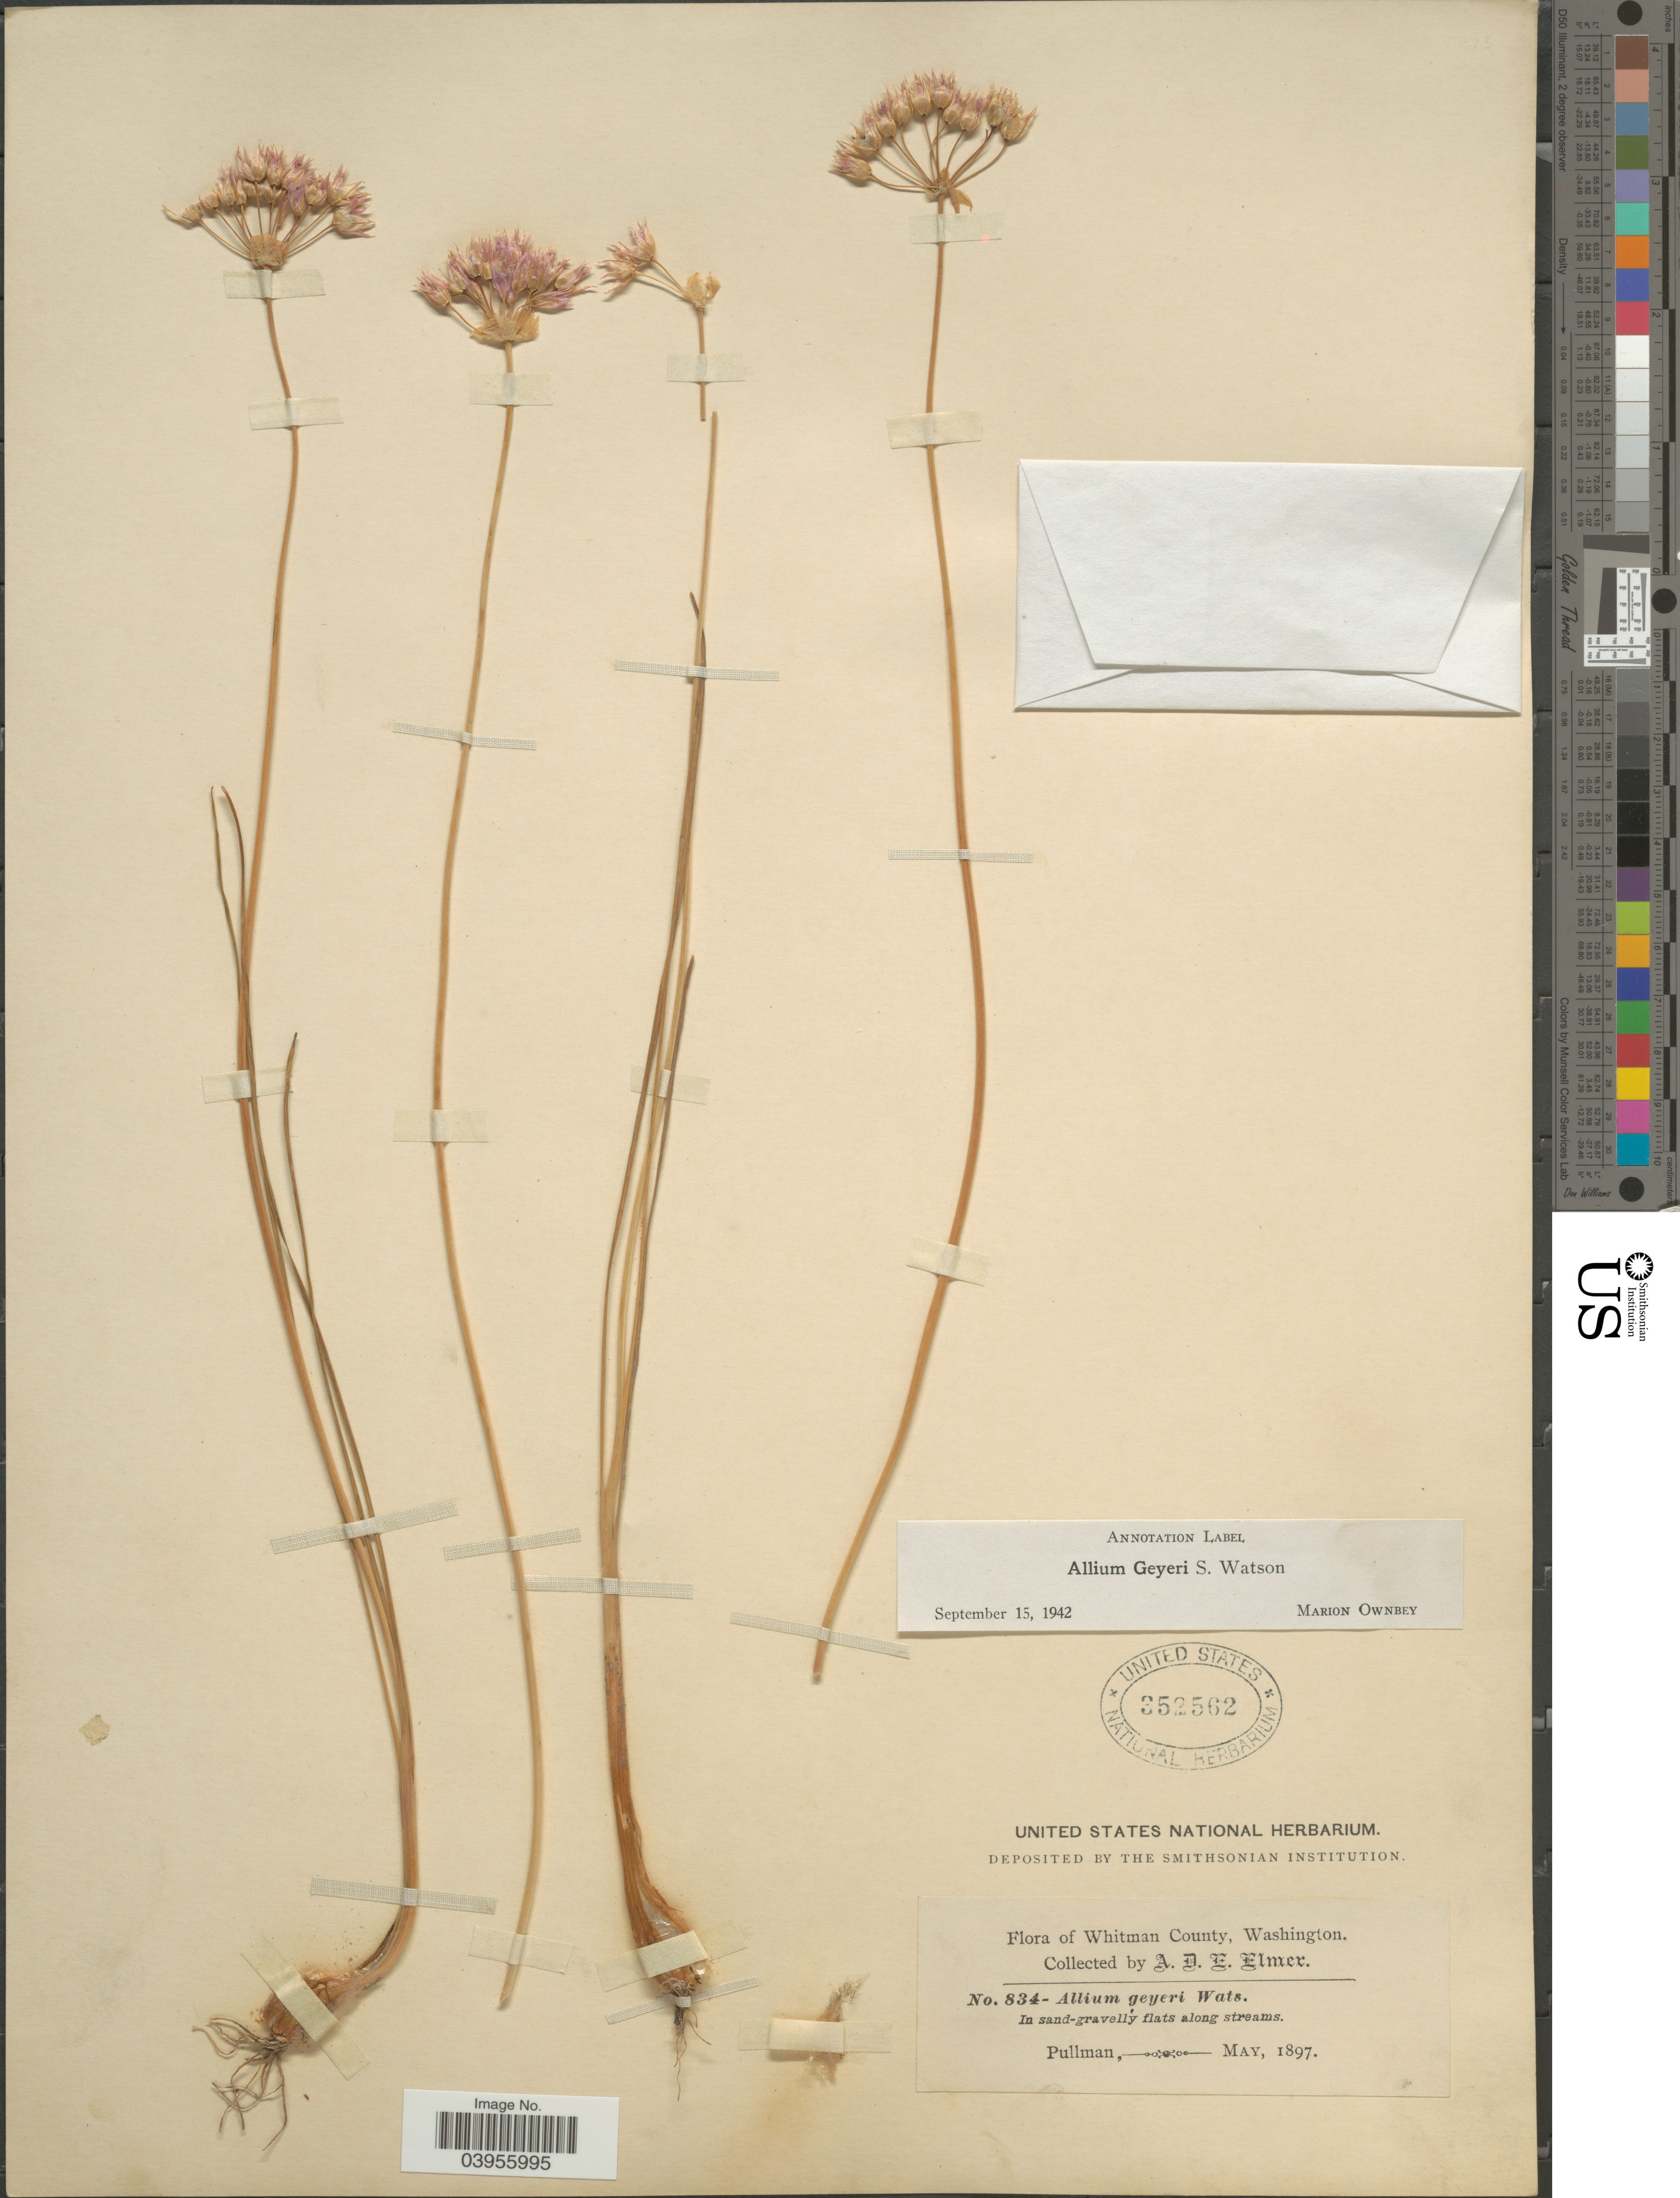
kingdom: Plantae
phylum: Tracheophyta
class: Liliopsida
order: Asparagales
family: Amaryllidaceae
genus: Allium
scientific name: Allium geyeri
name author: S. Watson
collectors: A. D. E. Elmer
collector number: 834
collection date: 1897-05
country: United States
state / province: Washington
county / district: Whitman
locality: Whitman County. Pullman.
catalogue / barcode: US 352562